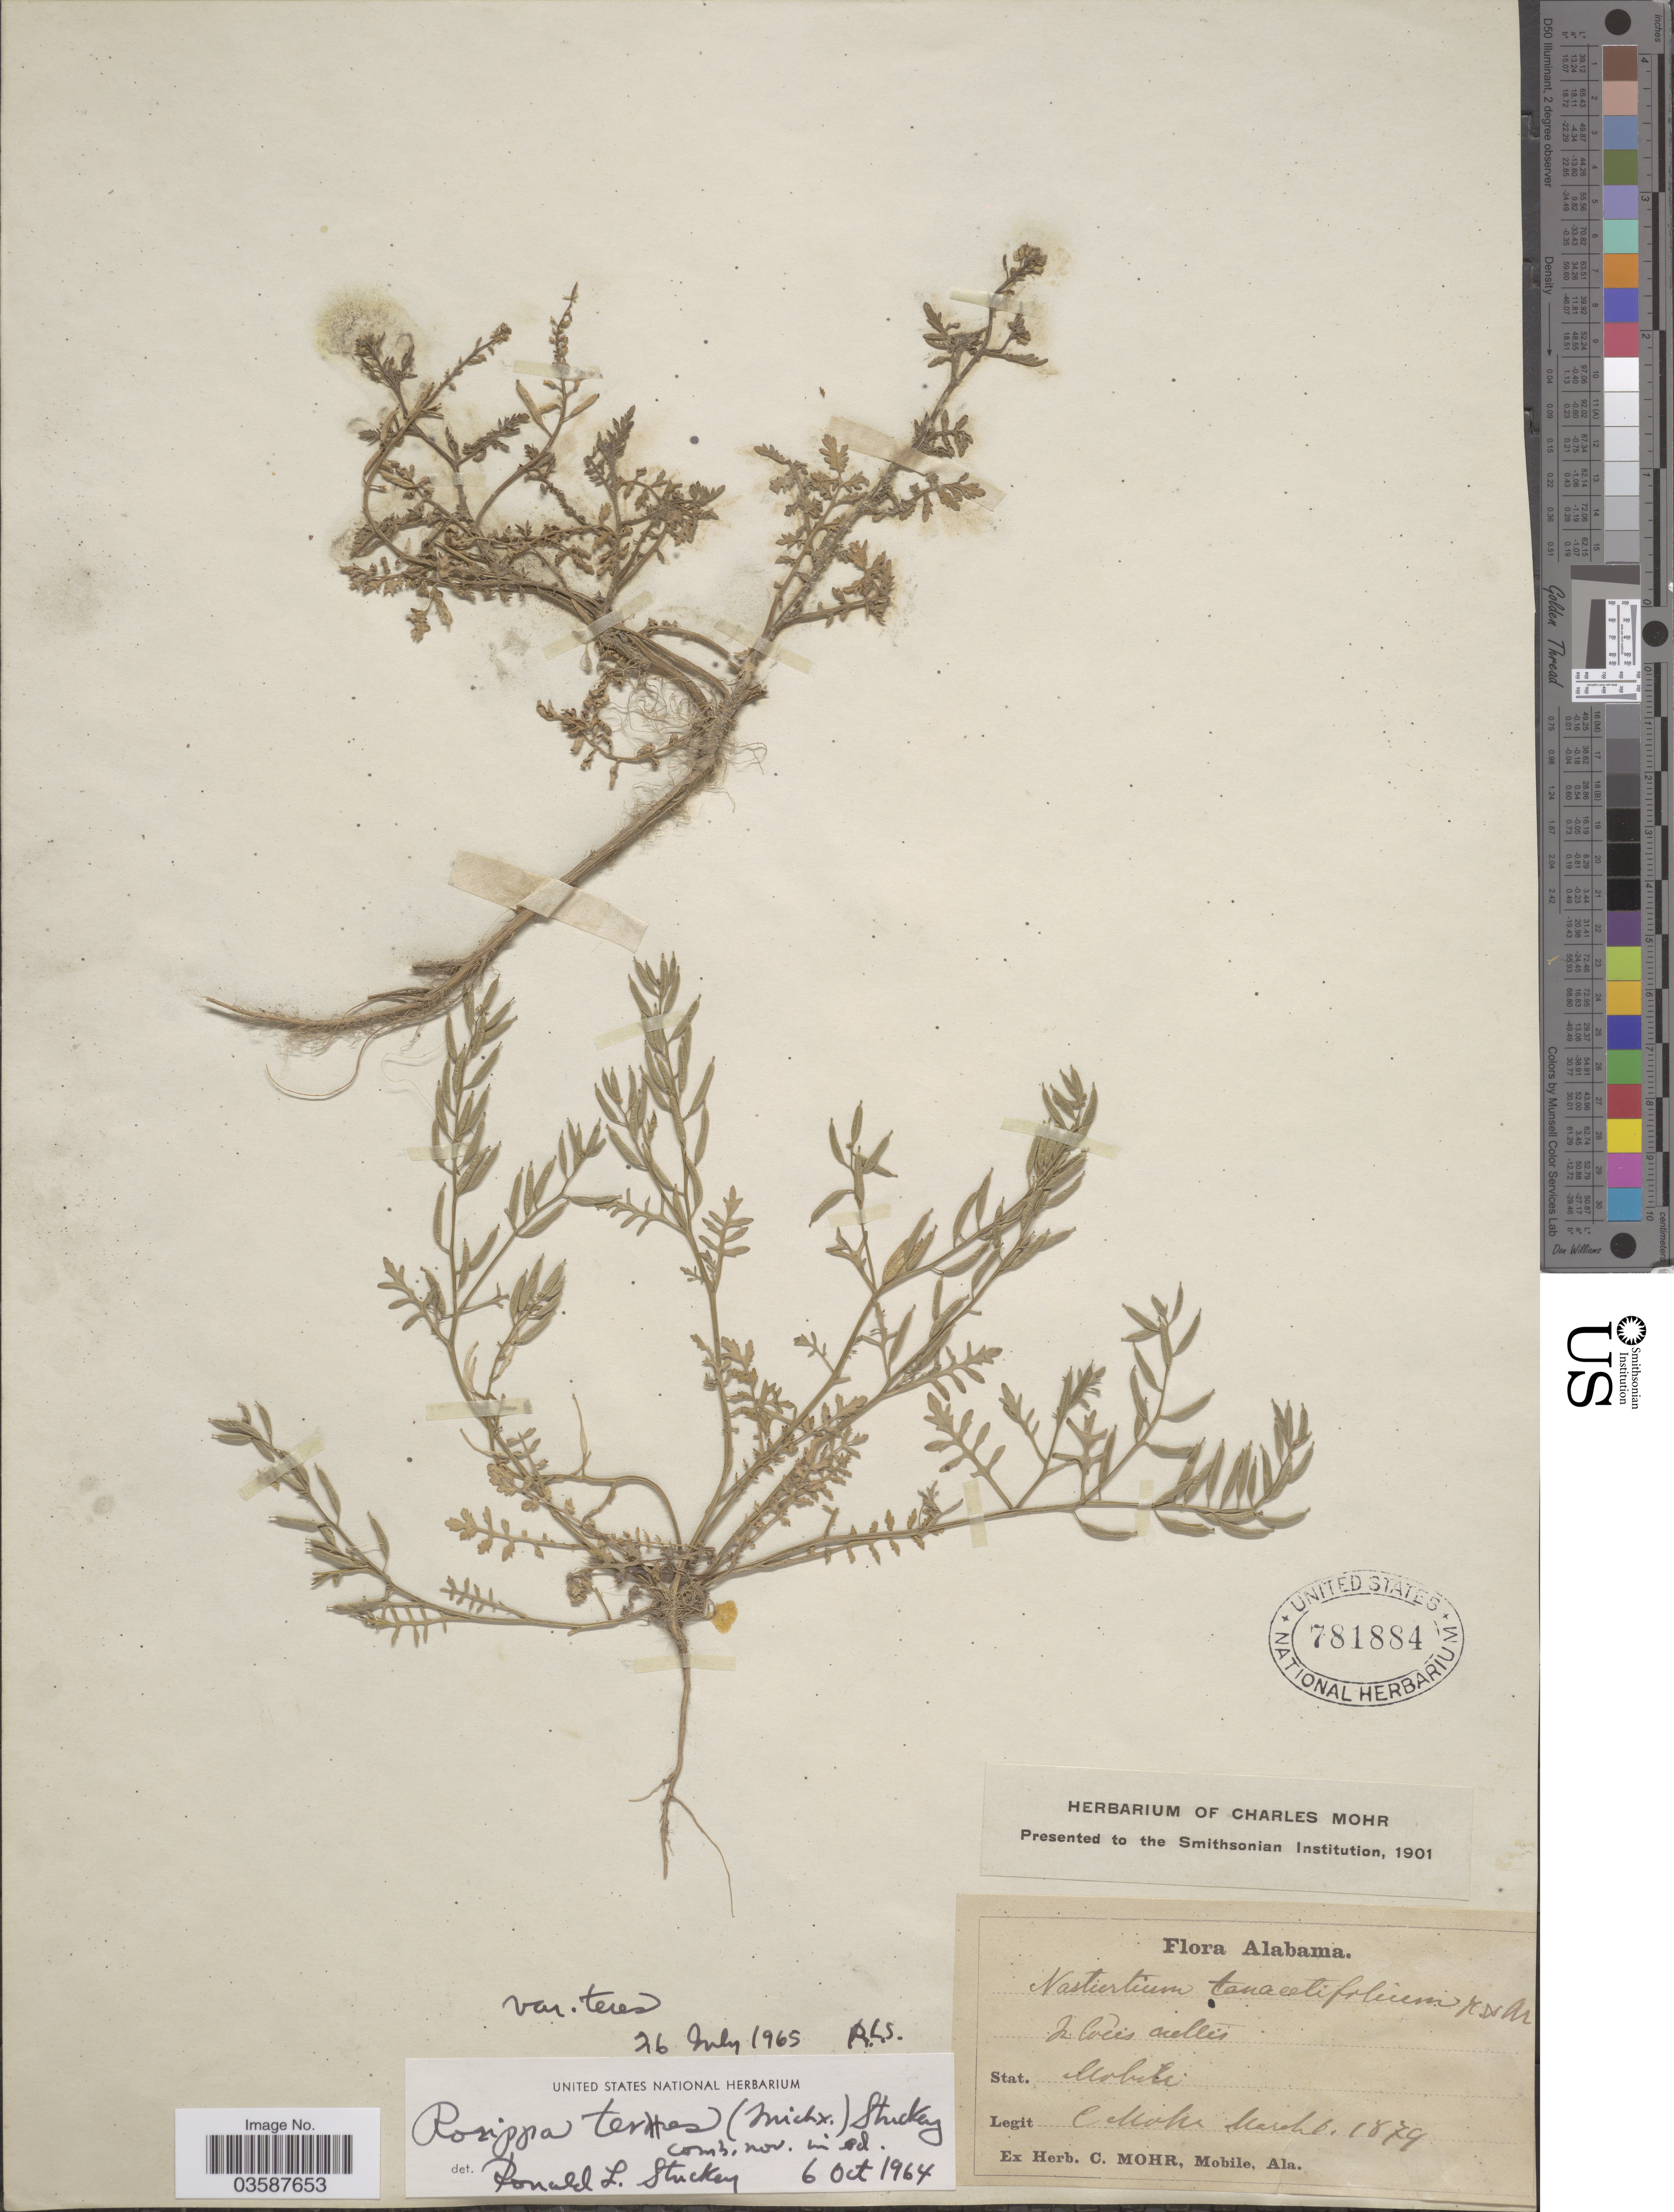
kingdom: Plantae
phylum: Tracheophyta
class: Magnoliopsida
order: Brassicales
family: Brassicaceae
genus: Rorippa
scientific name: Rorippa teres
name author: (Michx.) Stuckey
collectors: C. T. Mohr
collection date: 1879-03-01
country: United States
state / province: Alabama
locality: Stat. Mobile.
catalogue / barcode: US 781884